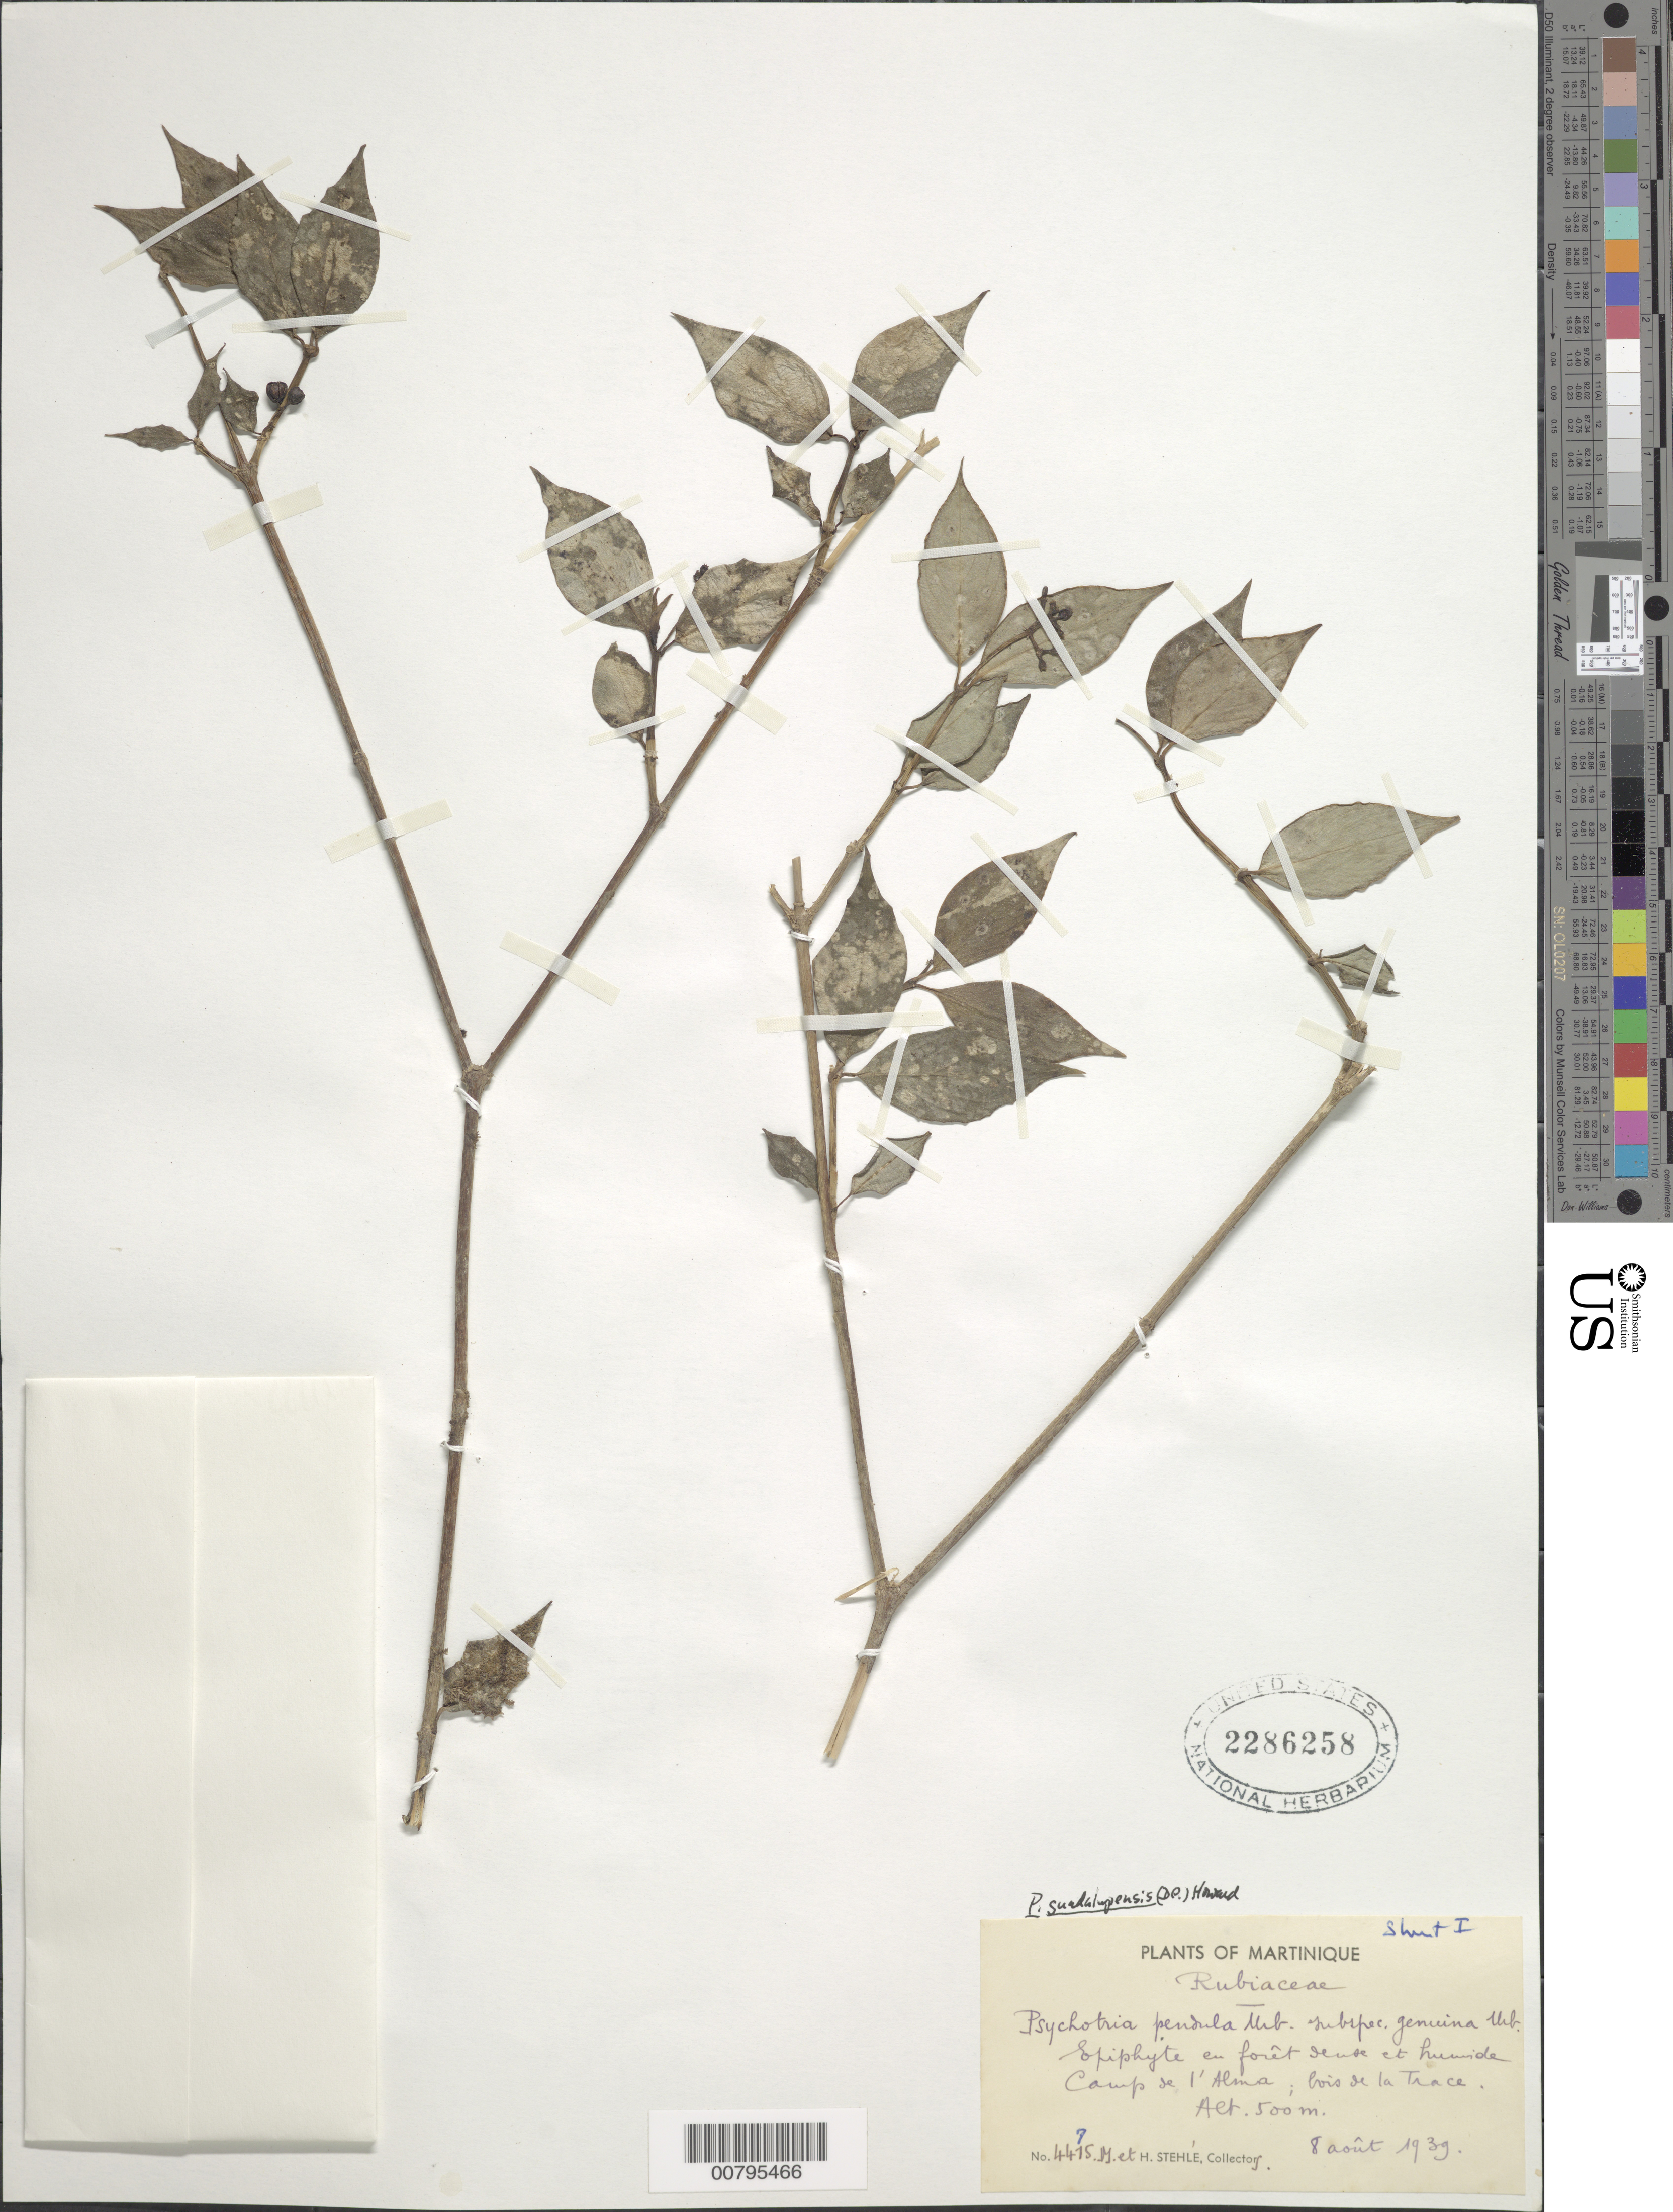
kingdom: Plantae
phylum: Tracheophyta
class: Magnoliopsida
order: Gentianales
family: Rubiaceae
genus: Notopleura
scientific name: Notopleura guadalupensis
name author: (DC.) C.M. Taylor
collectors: H. Stehlé & M. Stehlé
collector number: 4475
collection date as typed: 08 Aug 1939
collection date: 1939-08-08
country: Martinique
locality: Camp de l'Alma, bois de la Trace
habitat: Rainforest, along trail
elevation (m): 500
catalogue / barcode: US 2286258